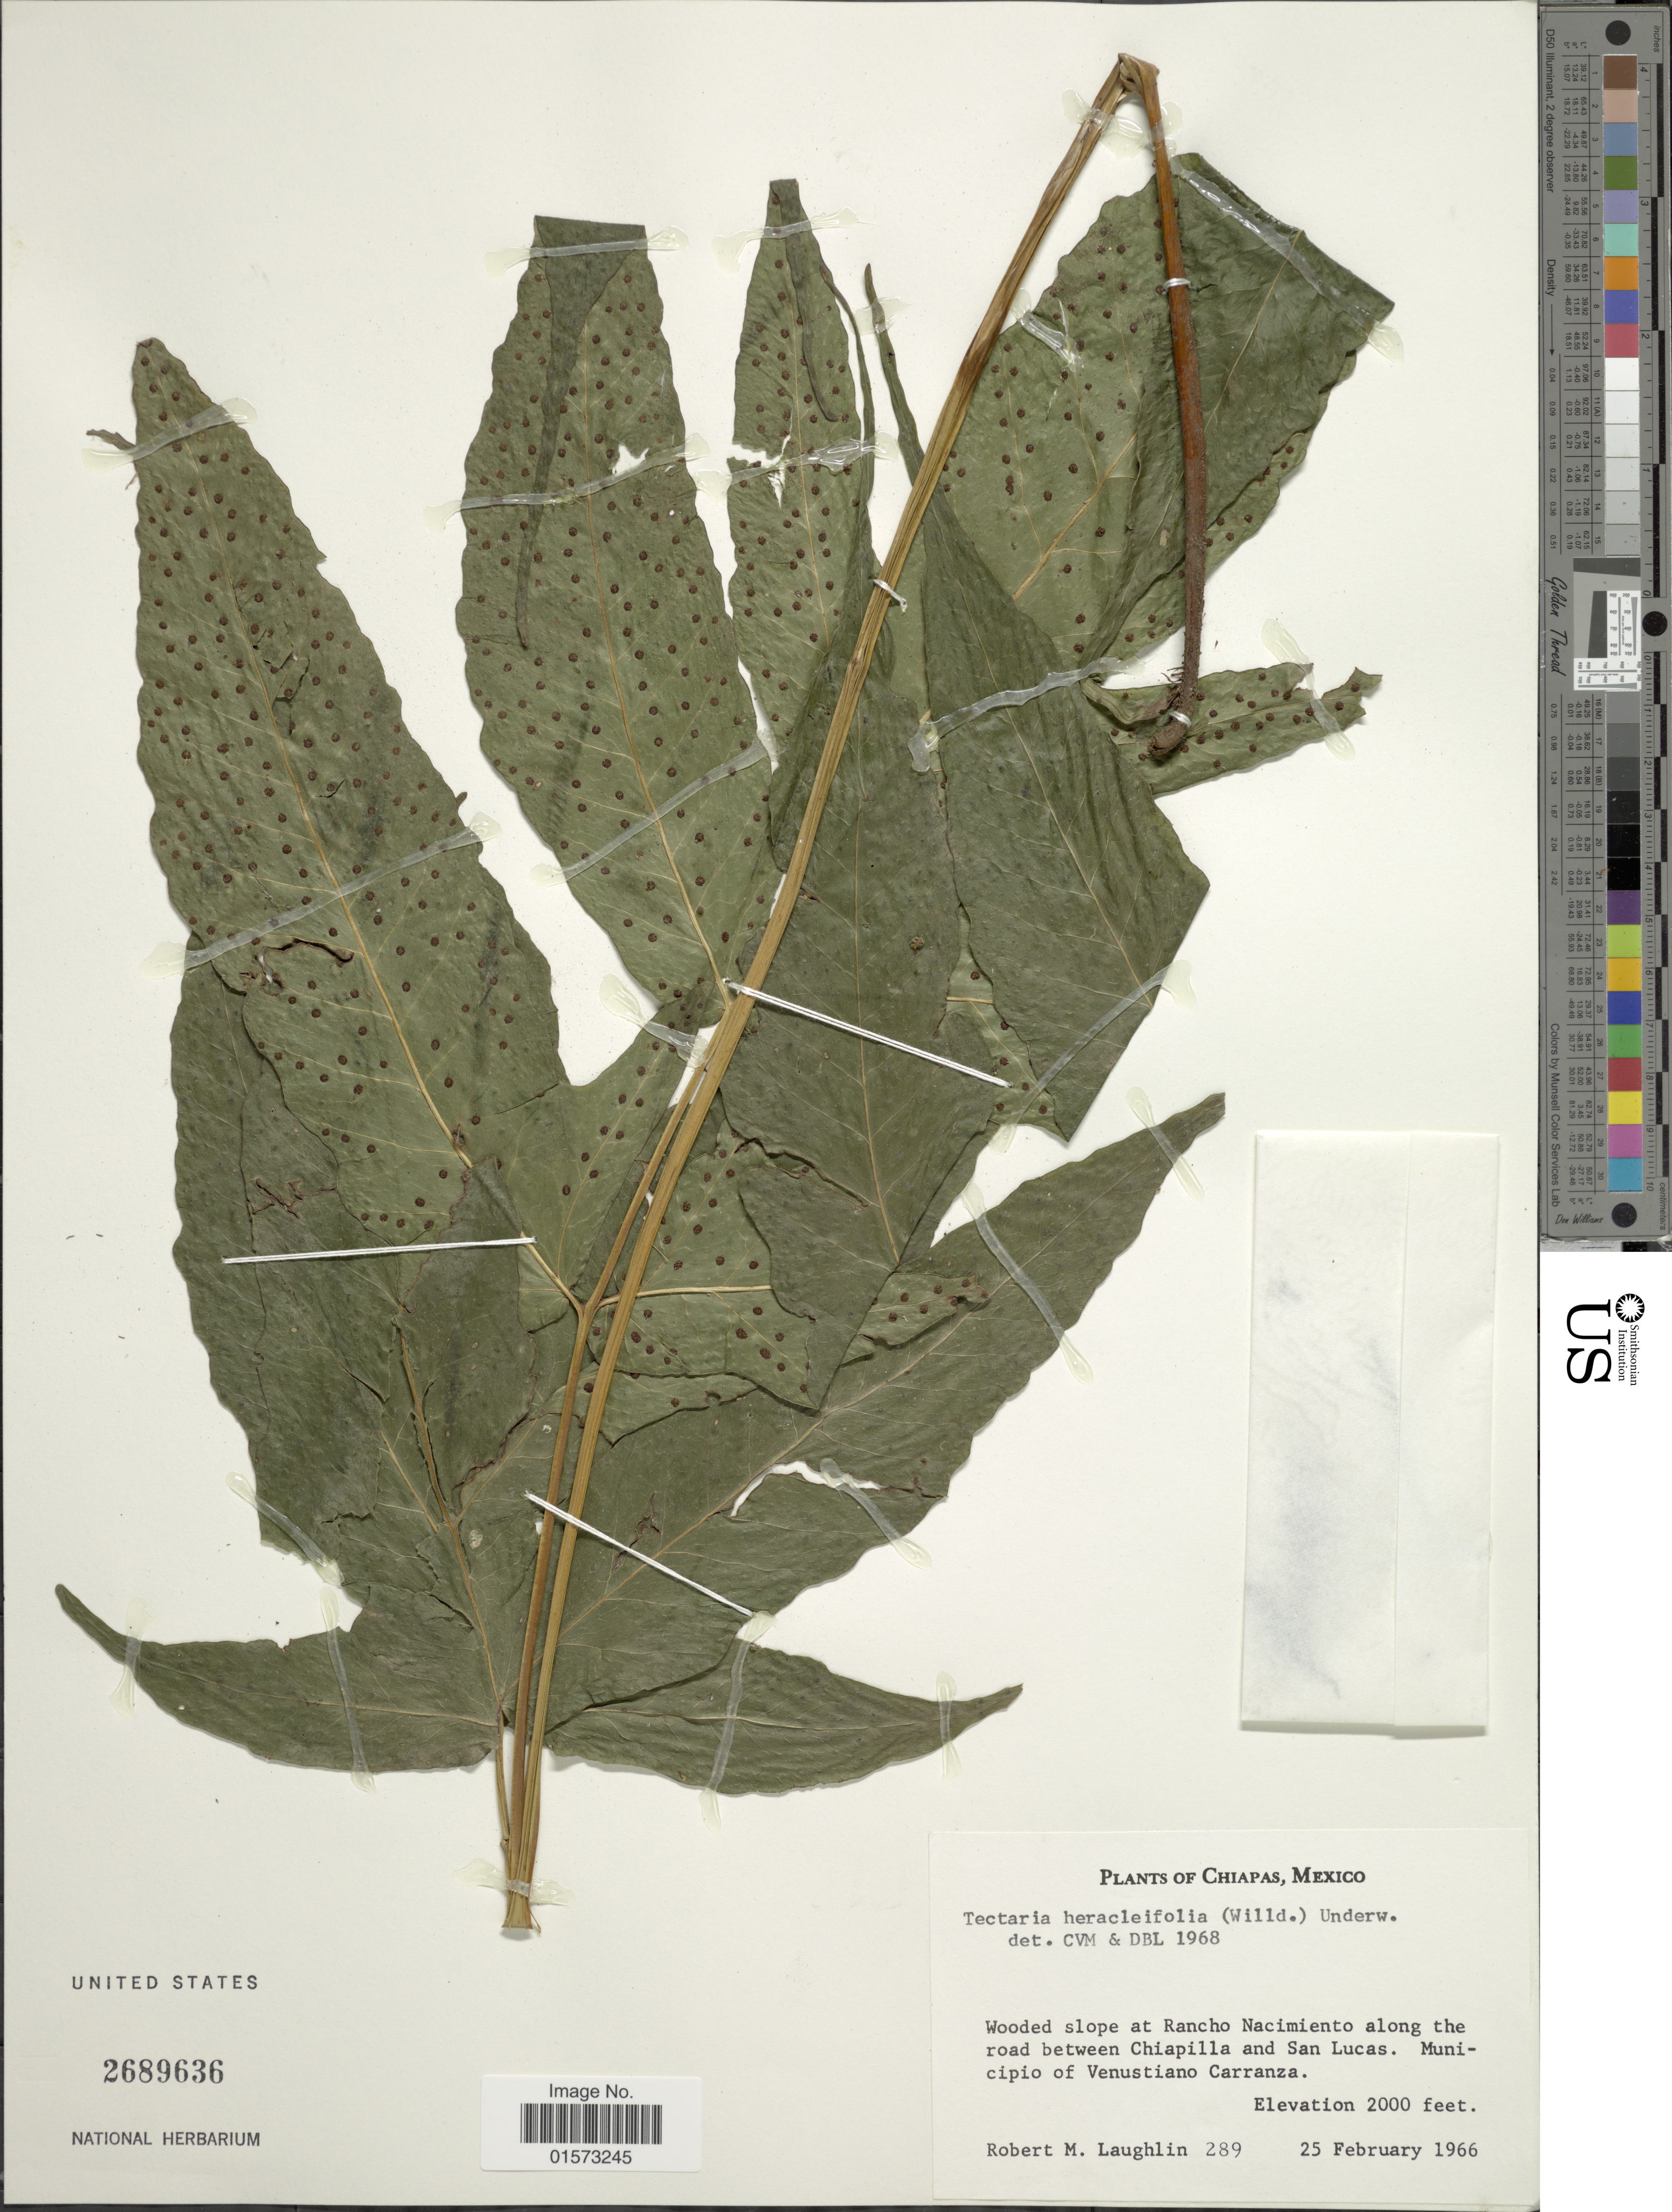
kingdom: Plantae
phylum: Tracheophyta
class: Polypodiopsida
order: Polypodiales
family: Tectariaceae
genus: Tectaria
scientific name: Tectaria heracleifolia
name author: (Willd.) Underw.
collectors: R. M. Laughlin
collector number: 289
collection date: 1966-02-25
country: Mexico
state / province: Chiapas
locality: Wooded slopes at Rancho Nacimiento along the road between Chiapilla and San Lucas. Municipio of Venustiano Carranza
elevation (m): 610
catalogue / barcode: US 2689636